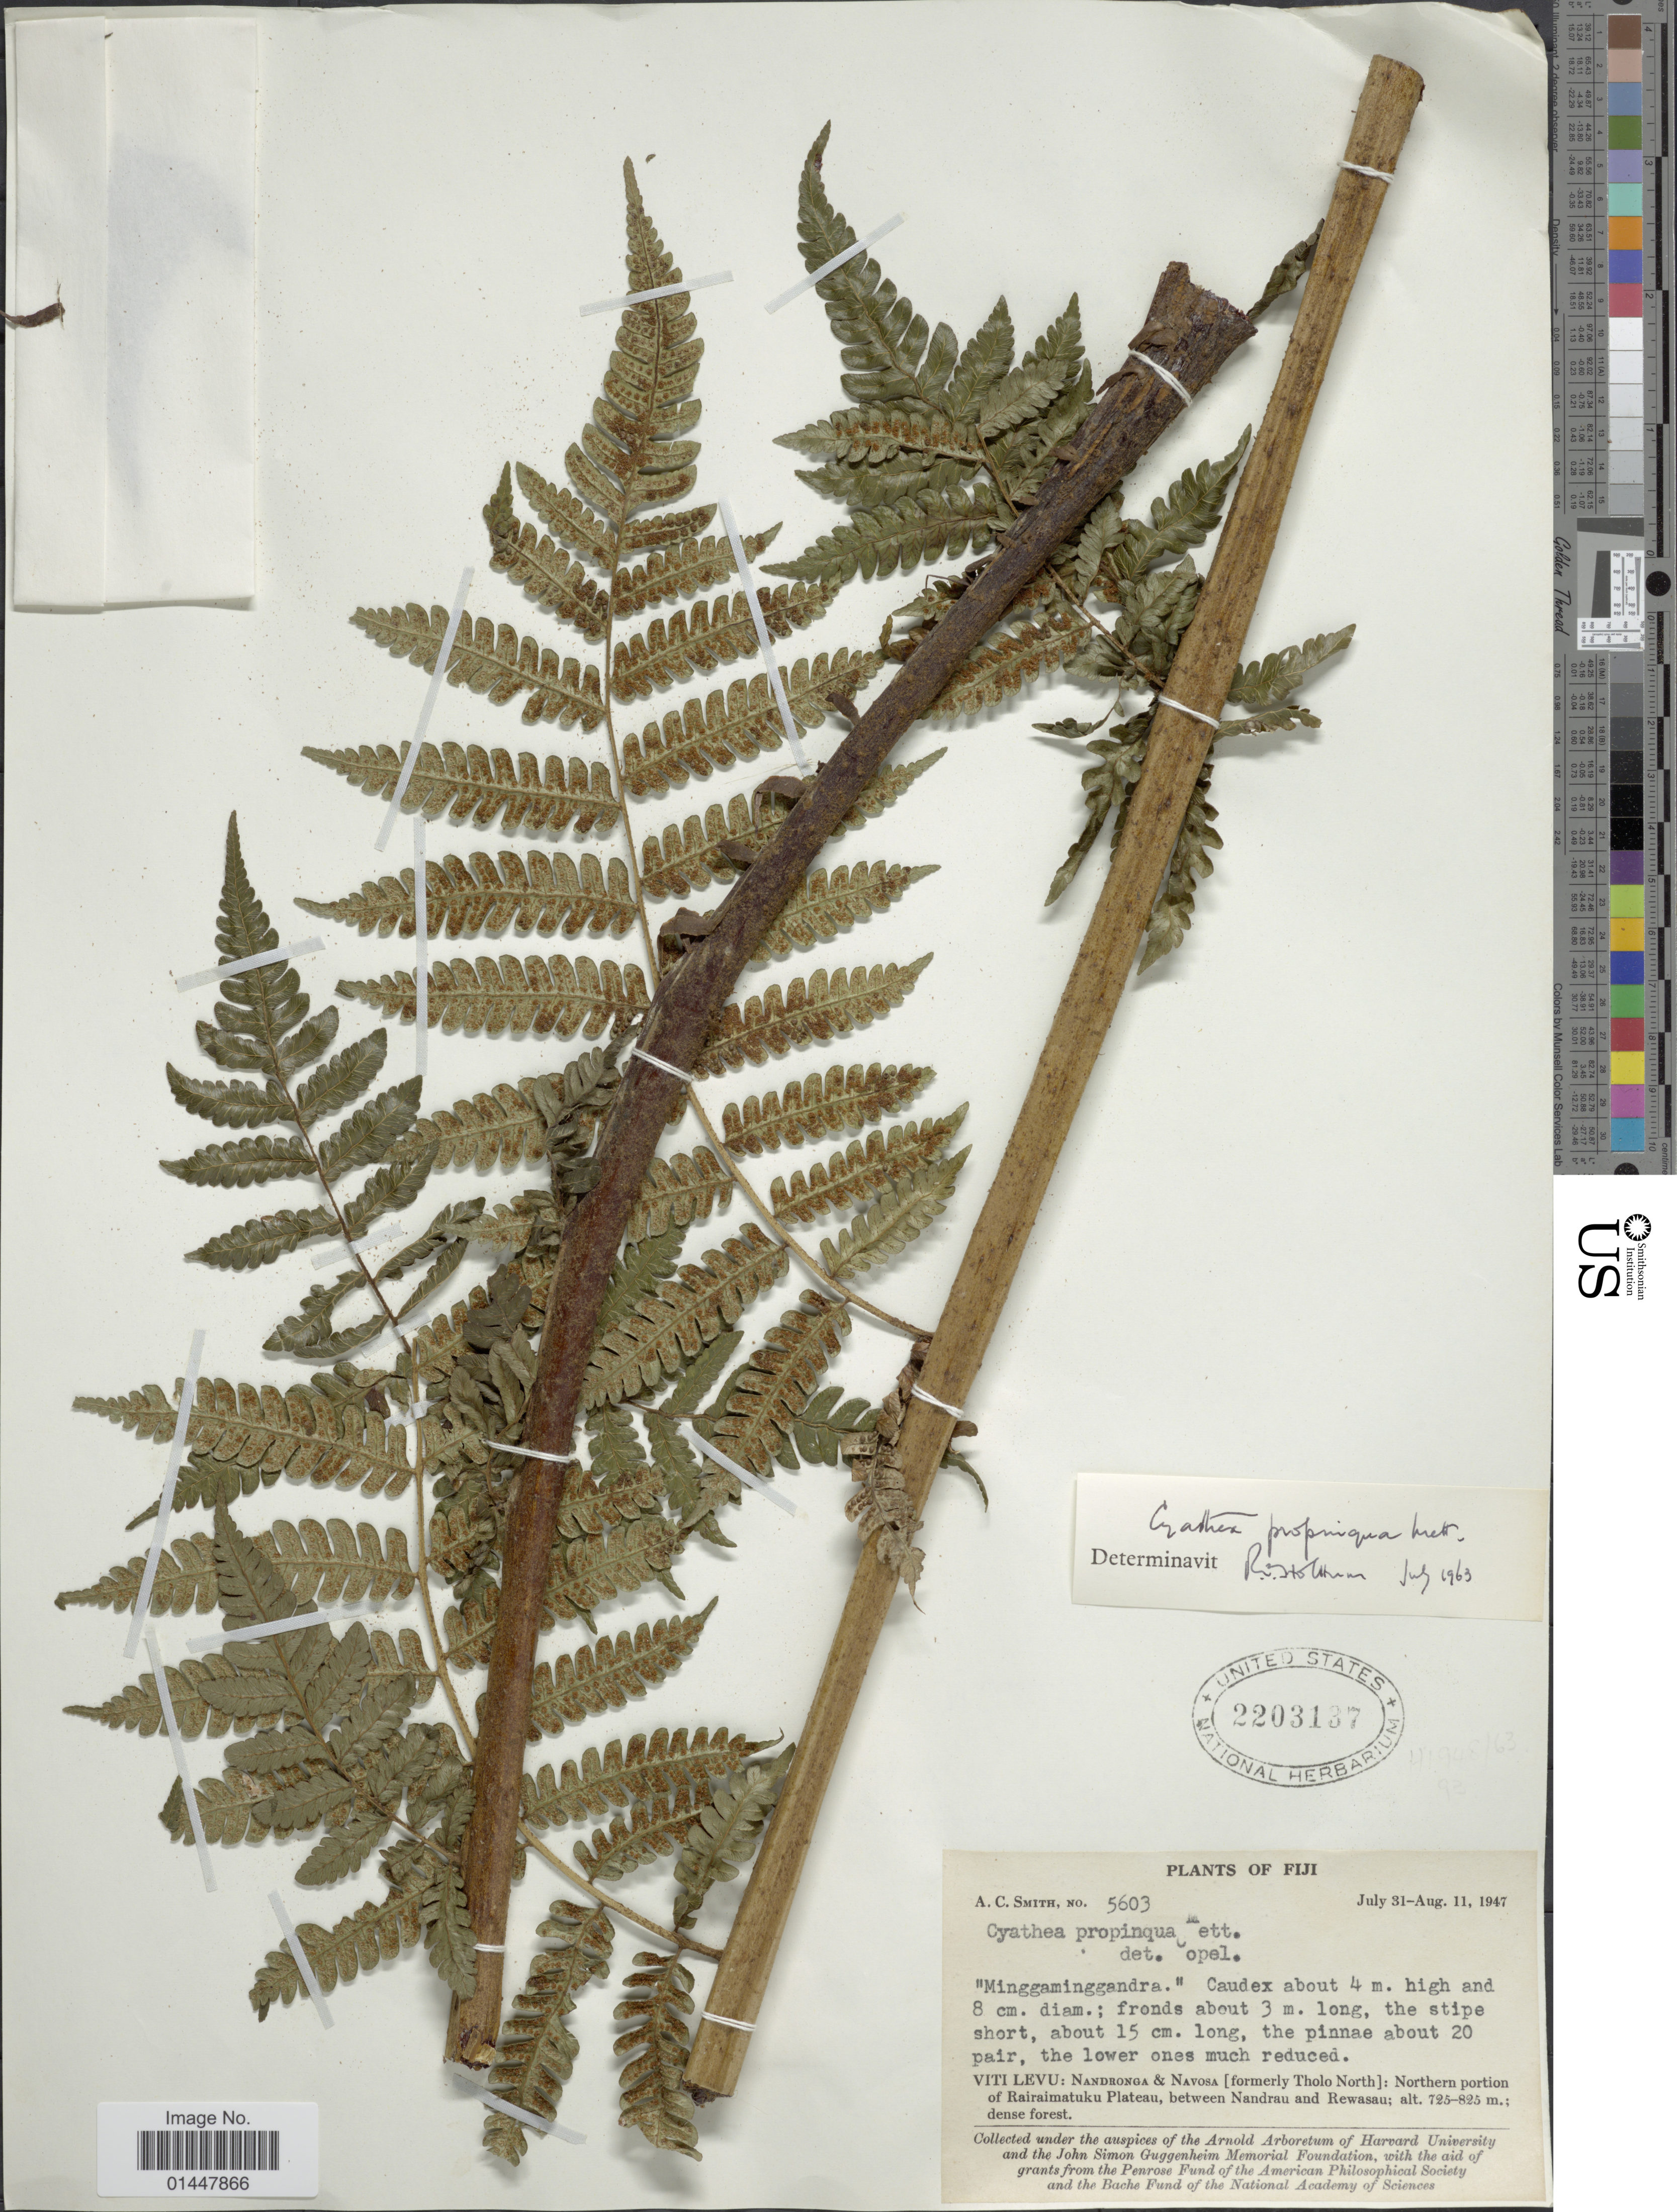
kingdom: Plantae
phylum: Tracheophyta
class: Polypodiopsida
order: Cyatheales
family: Cyatheaceae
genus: Sphaeropteris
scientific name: Sphaeropteris propinqua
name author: (Mett.) R.M. Tryon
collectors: A. C. Smith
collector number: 5603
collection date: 1947-07-31/1947-08-11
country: Fiji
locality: Viti Levu, Nandronga & Navosa (formerly Tholo North), northern portion of Rairaimatuku Plateau, between Nandrau and Rewasau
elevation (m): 725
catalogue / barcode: US 2203137